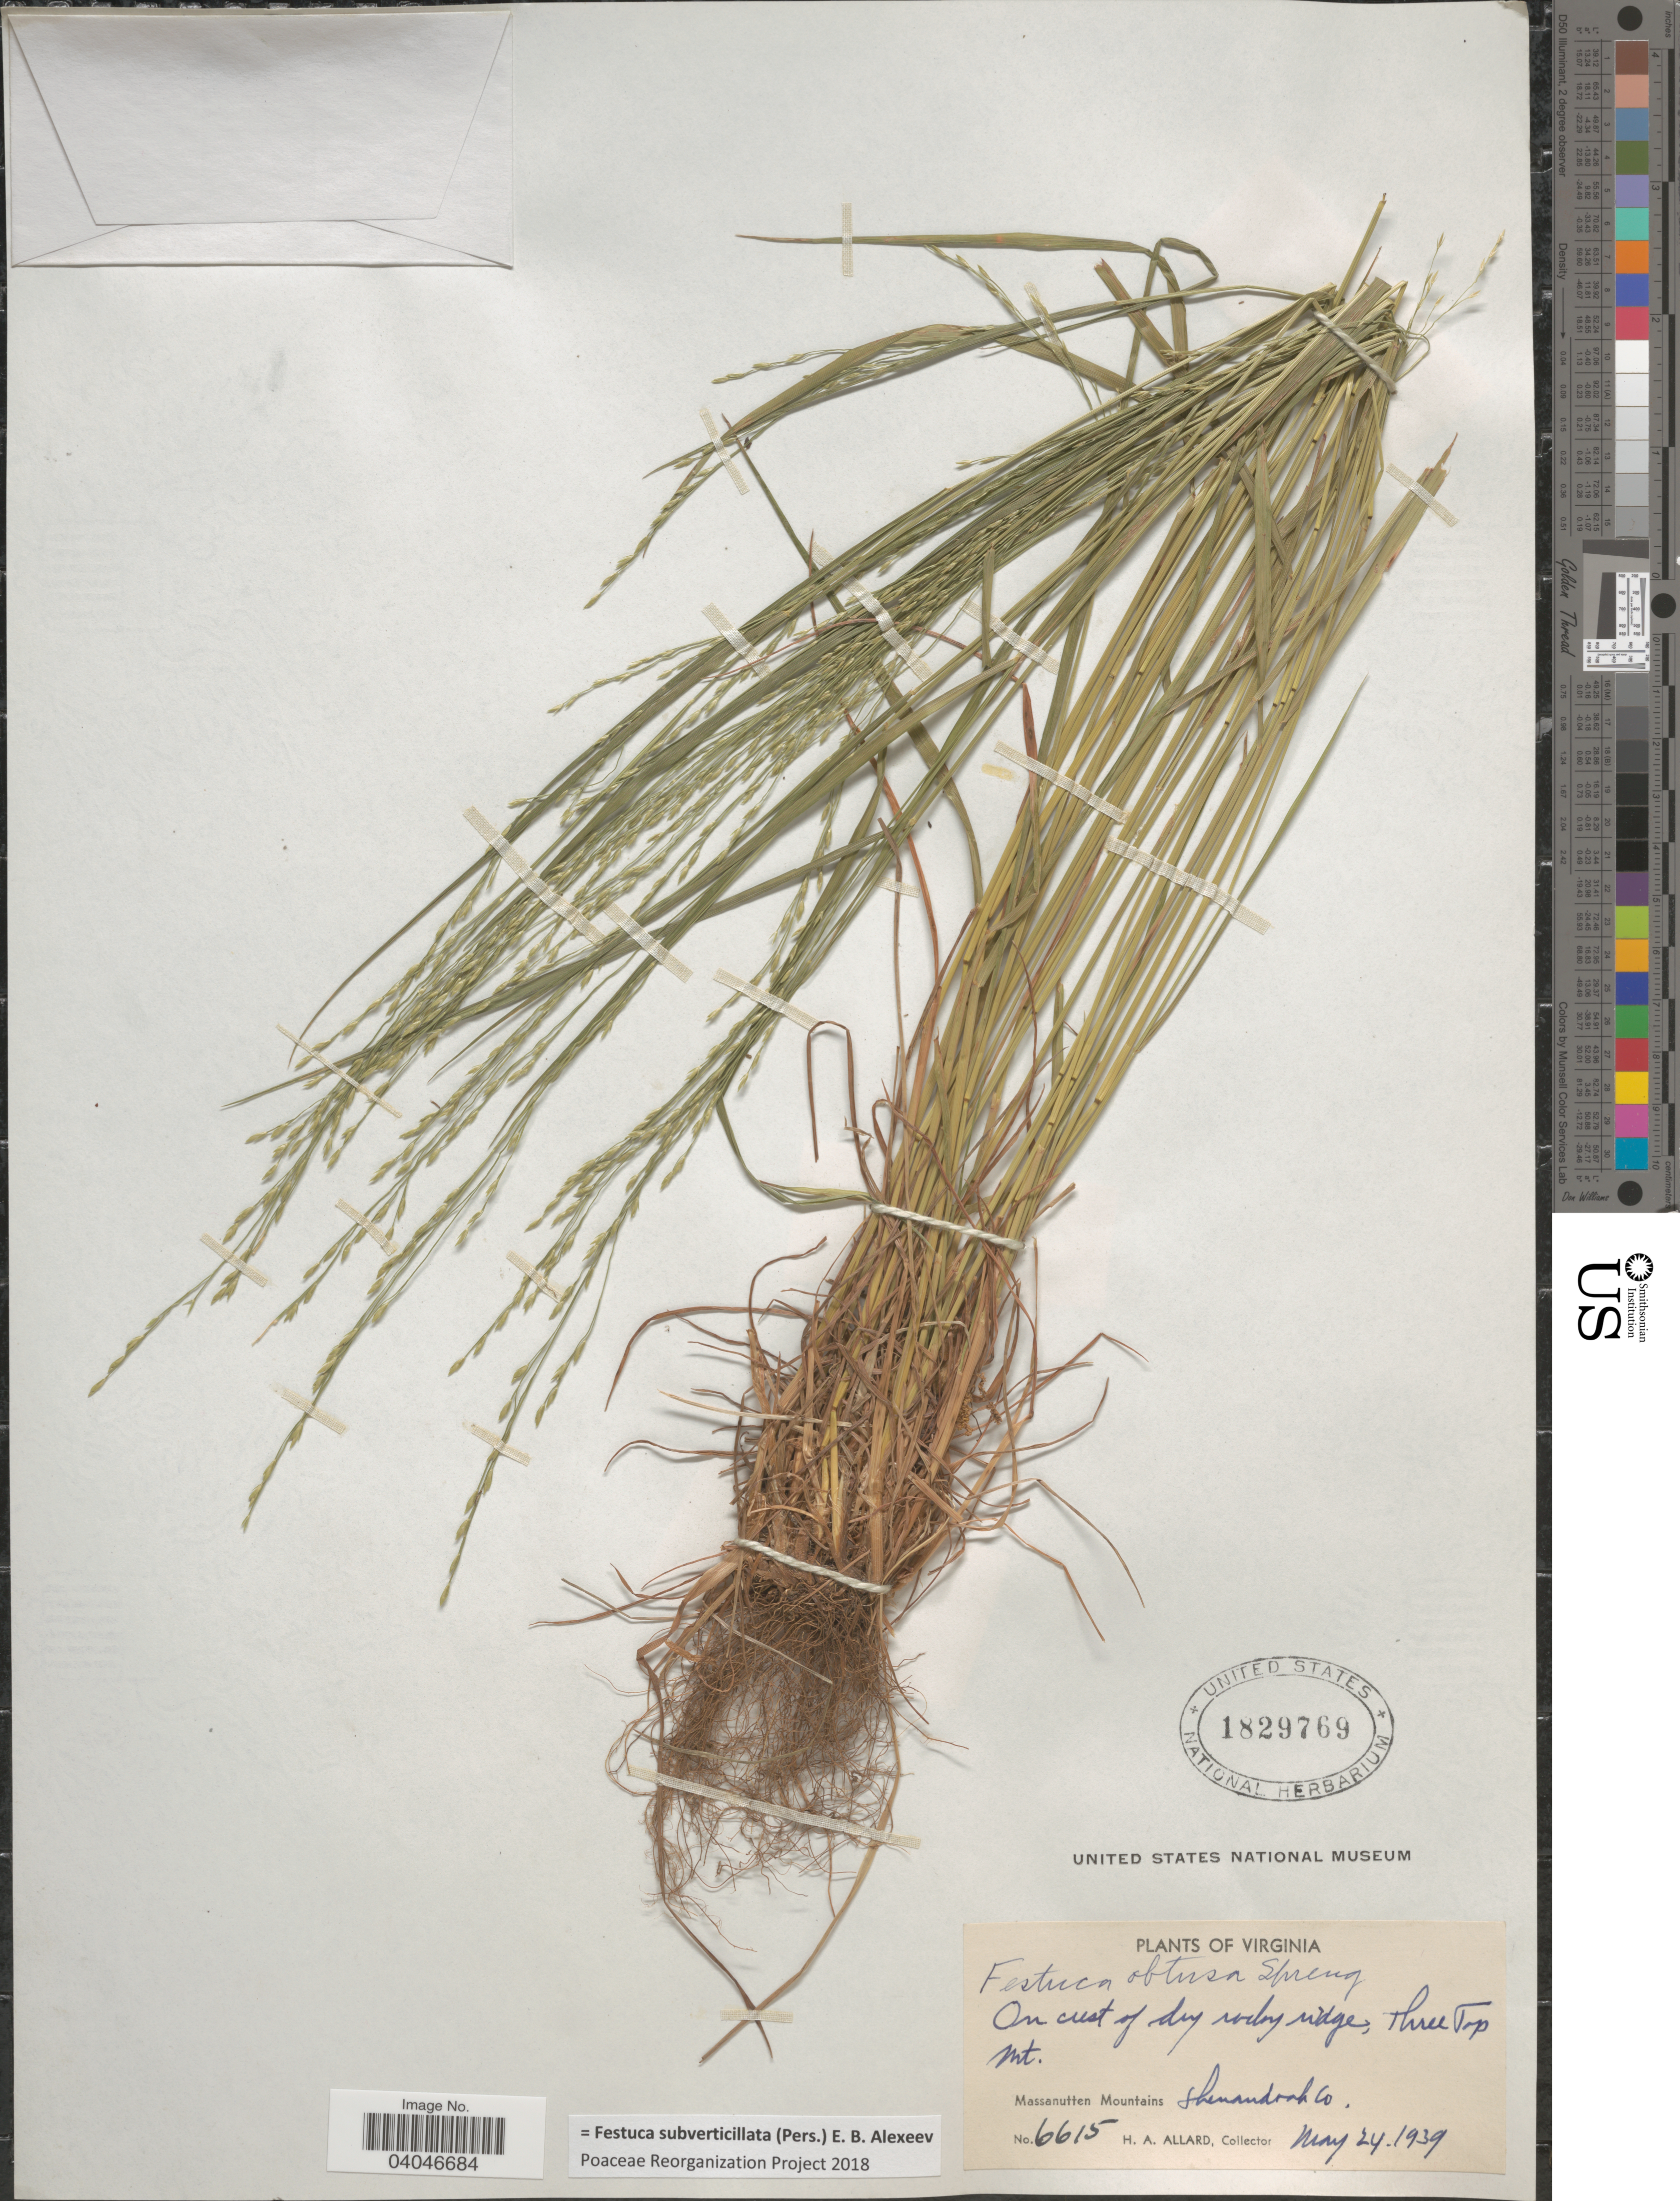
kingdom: Plantae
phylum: Tracheophyta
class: Liliopsida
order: Poales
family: Poaceae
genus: Festuca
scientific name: Festuca subverticillata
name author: (Pers.) E.B. Alexeev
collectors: H. A. Allard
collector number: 6615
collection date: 1939-05-24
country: United States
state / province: Virginia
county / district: Shenandoah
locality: Three Top Mt. Massanutten Mountains. Shenandoah Co.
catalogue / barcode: US 1829769